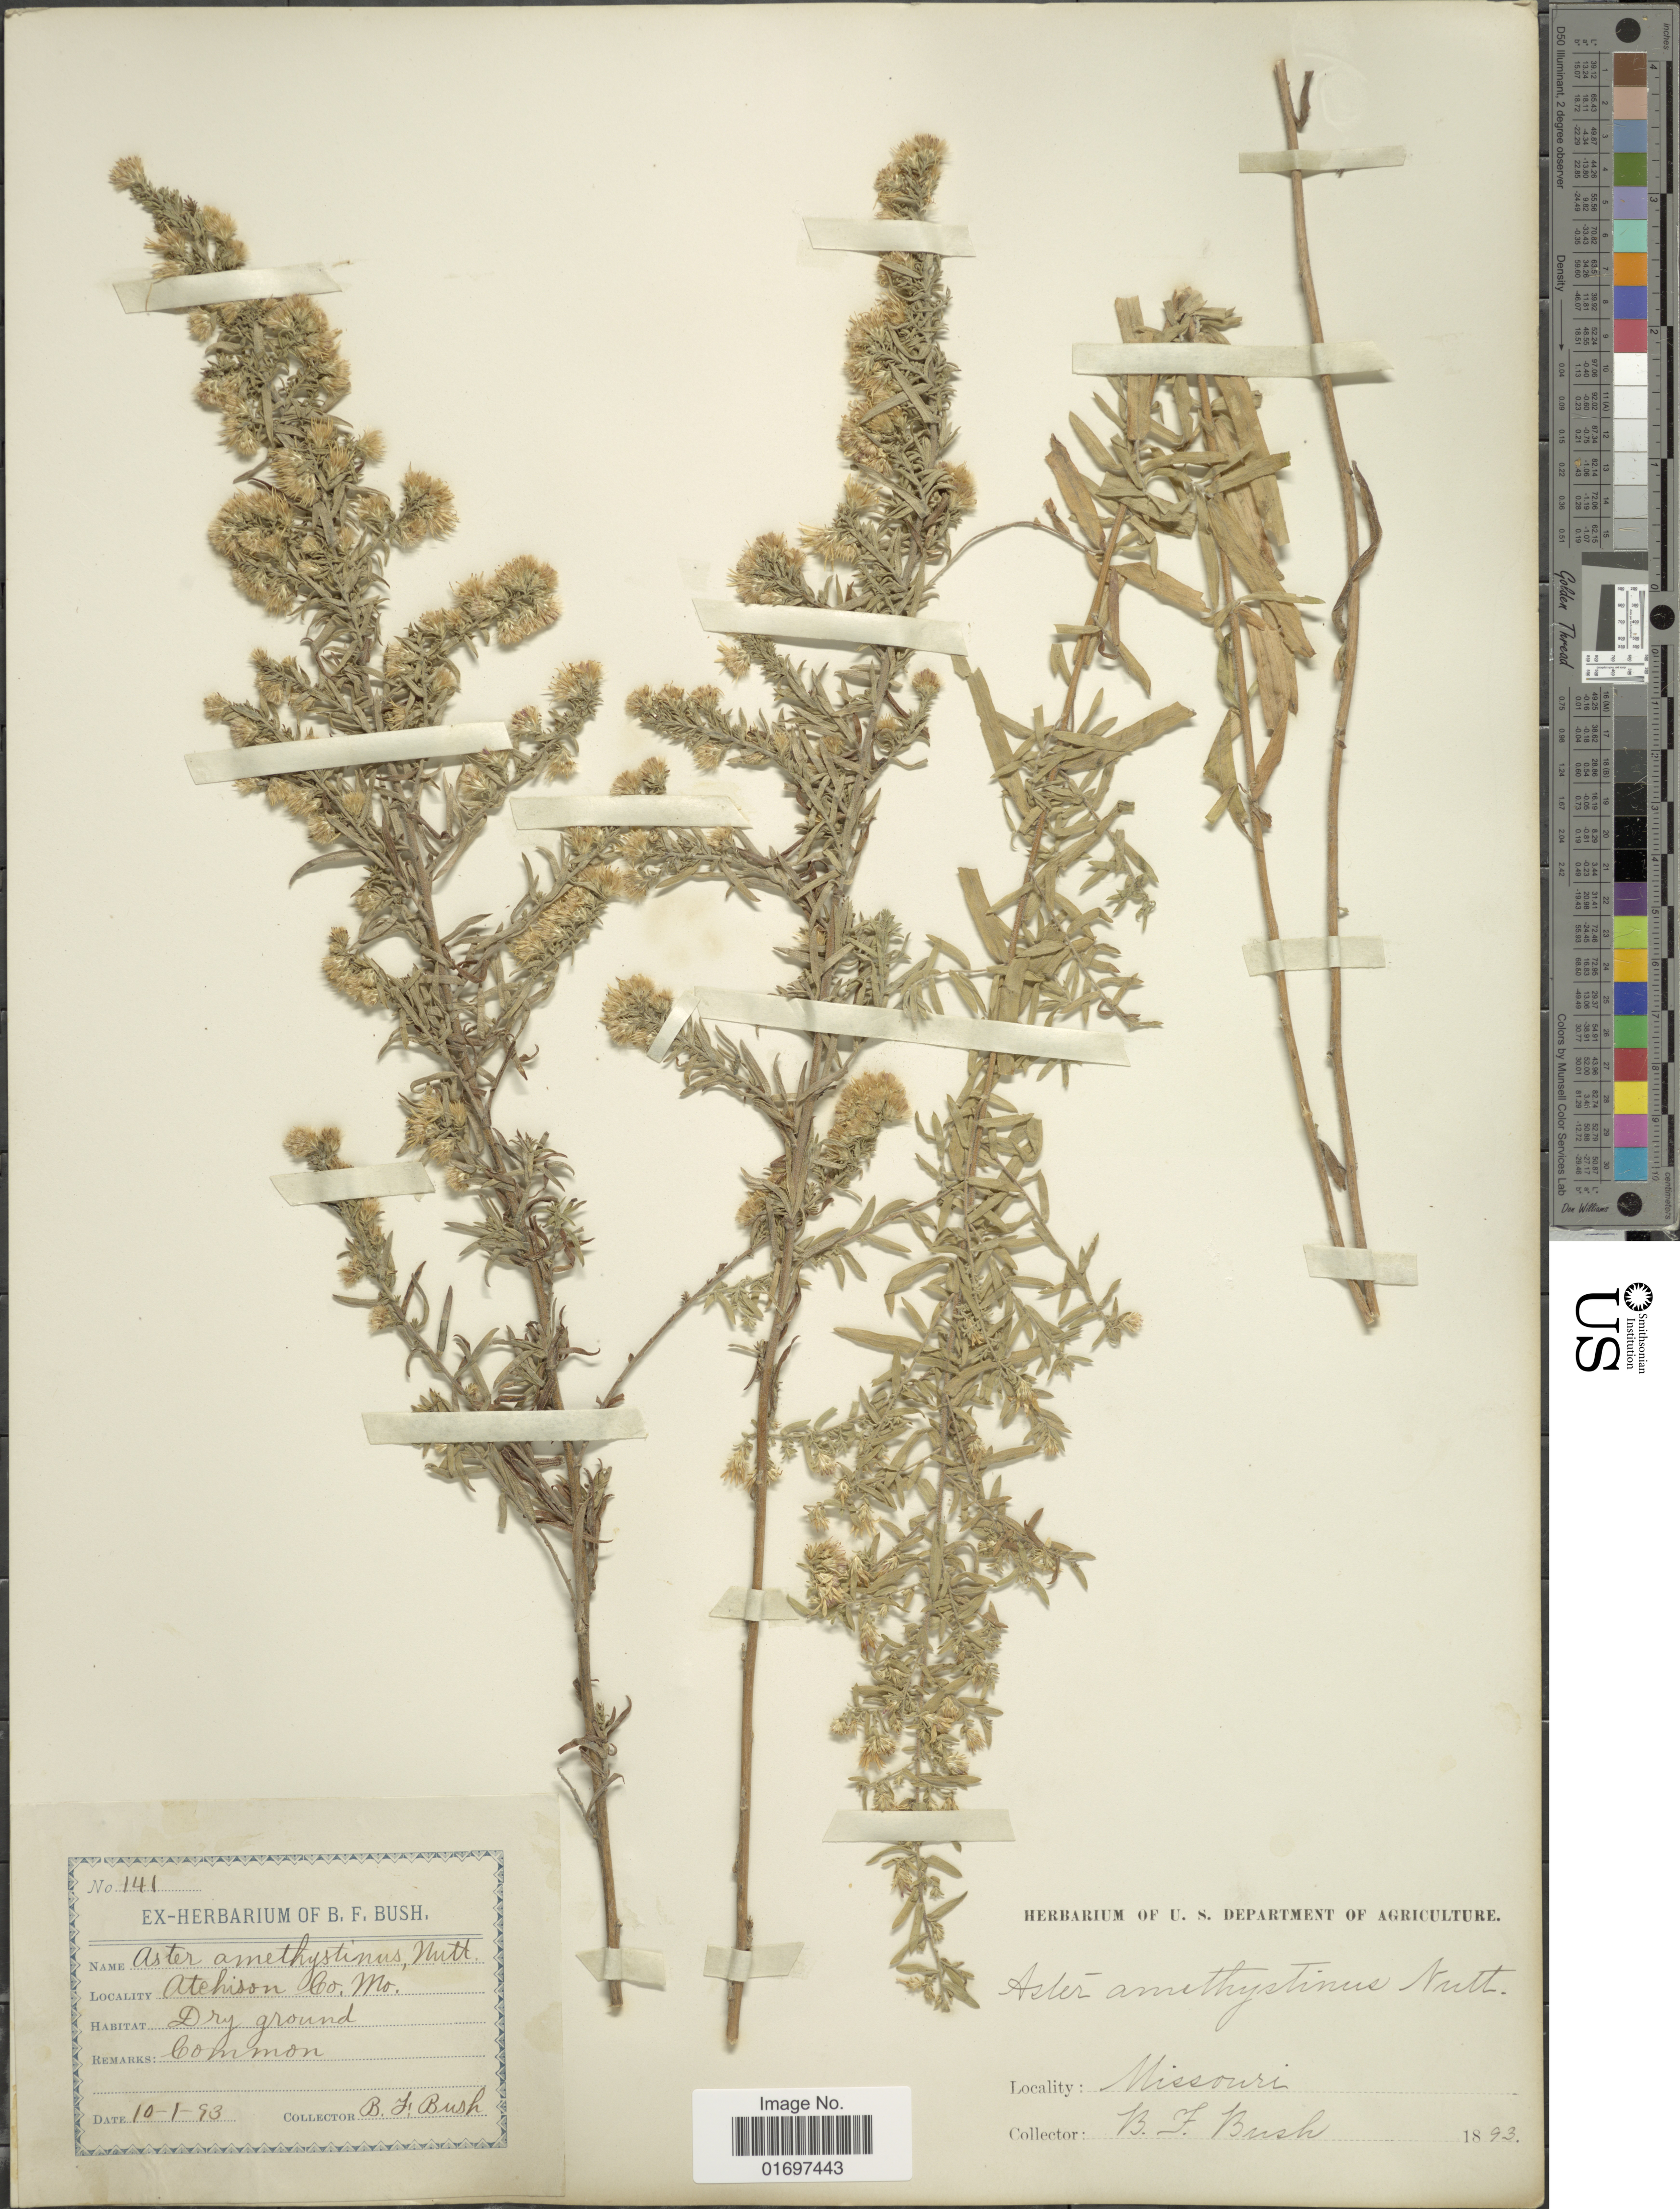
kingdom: Plantae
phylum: Tracheophyta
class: Magnoliopsida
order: Asterales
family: Asteraceae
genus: Symphyotrichum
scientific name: Symphyotrichum x amethystinum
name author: (Nutt.) G.L. Nesom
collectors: B. F. Bush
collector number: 141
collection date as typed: Transcribed d/m/y: 1/10/93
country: United States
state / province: Missouri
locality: Atchison Co.